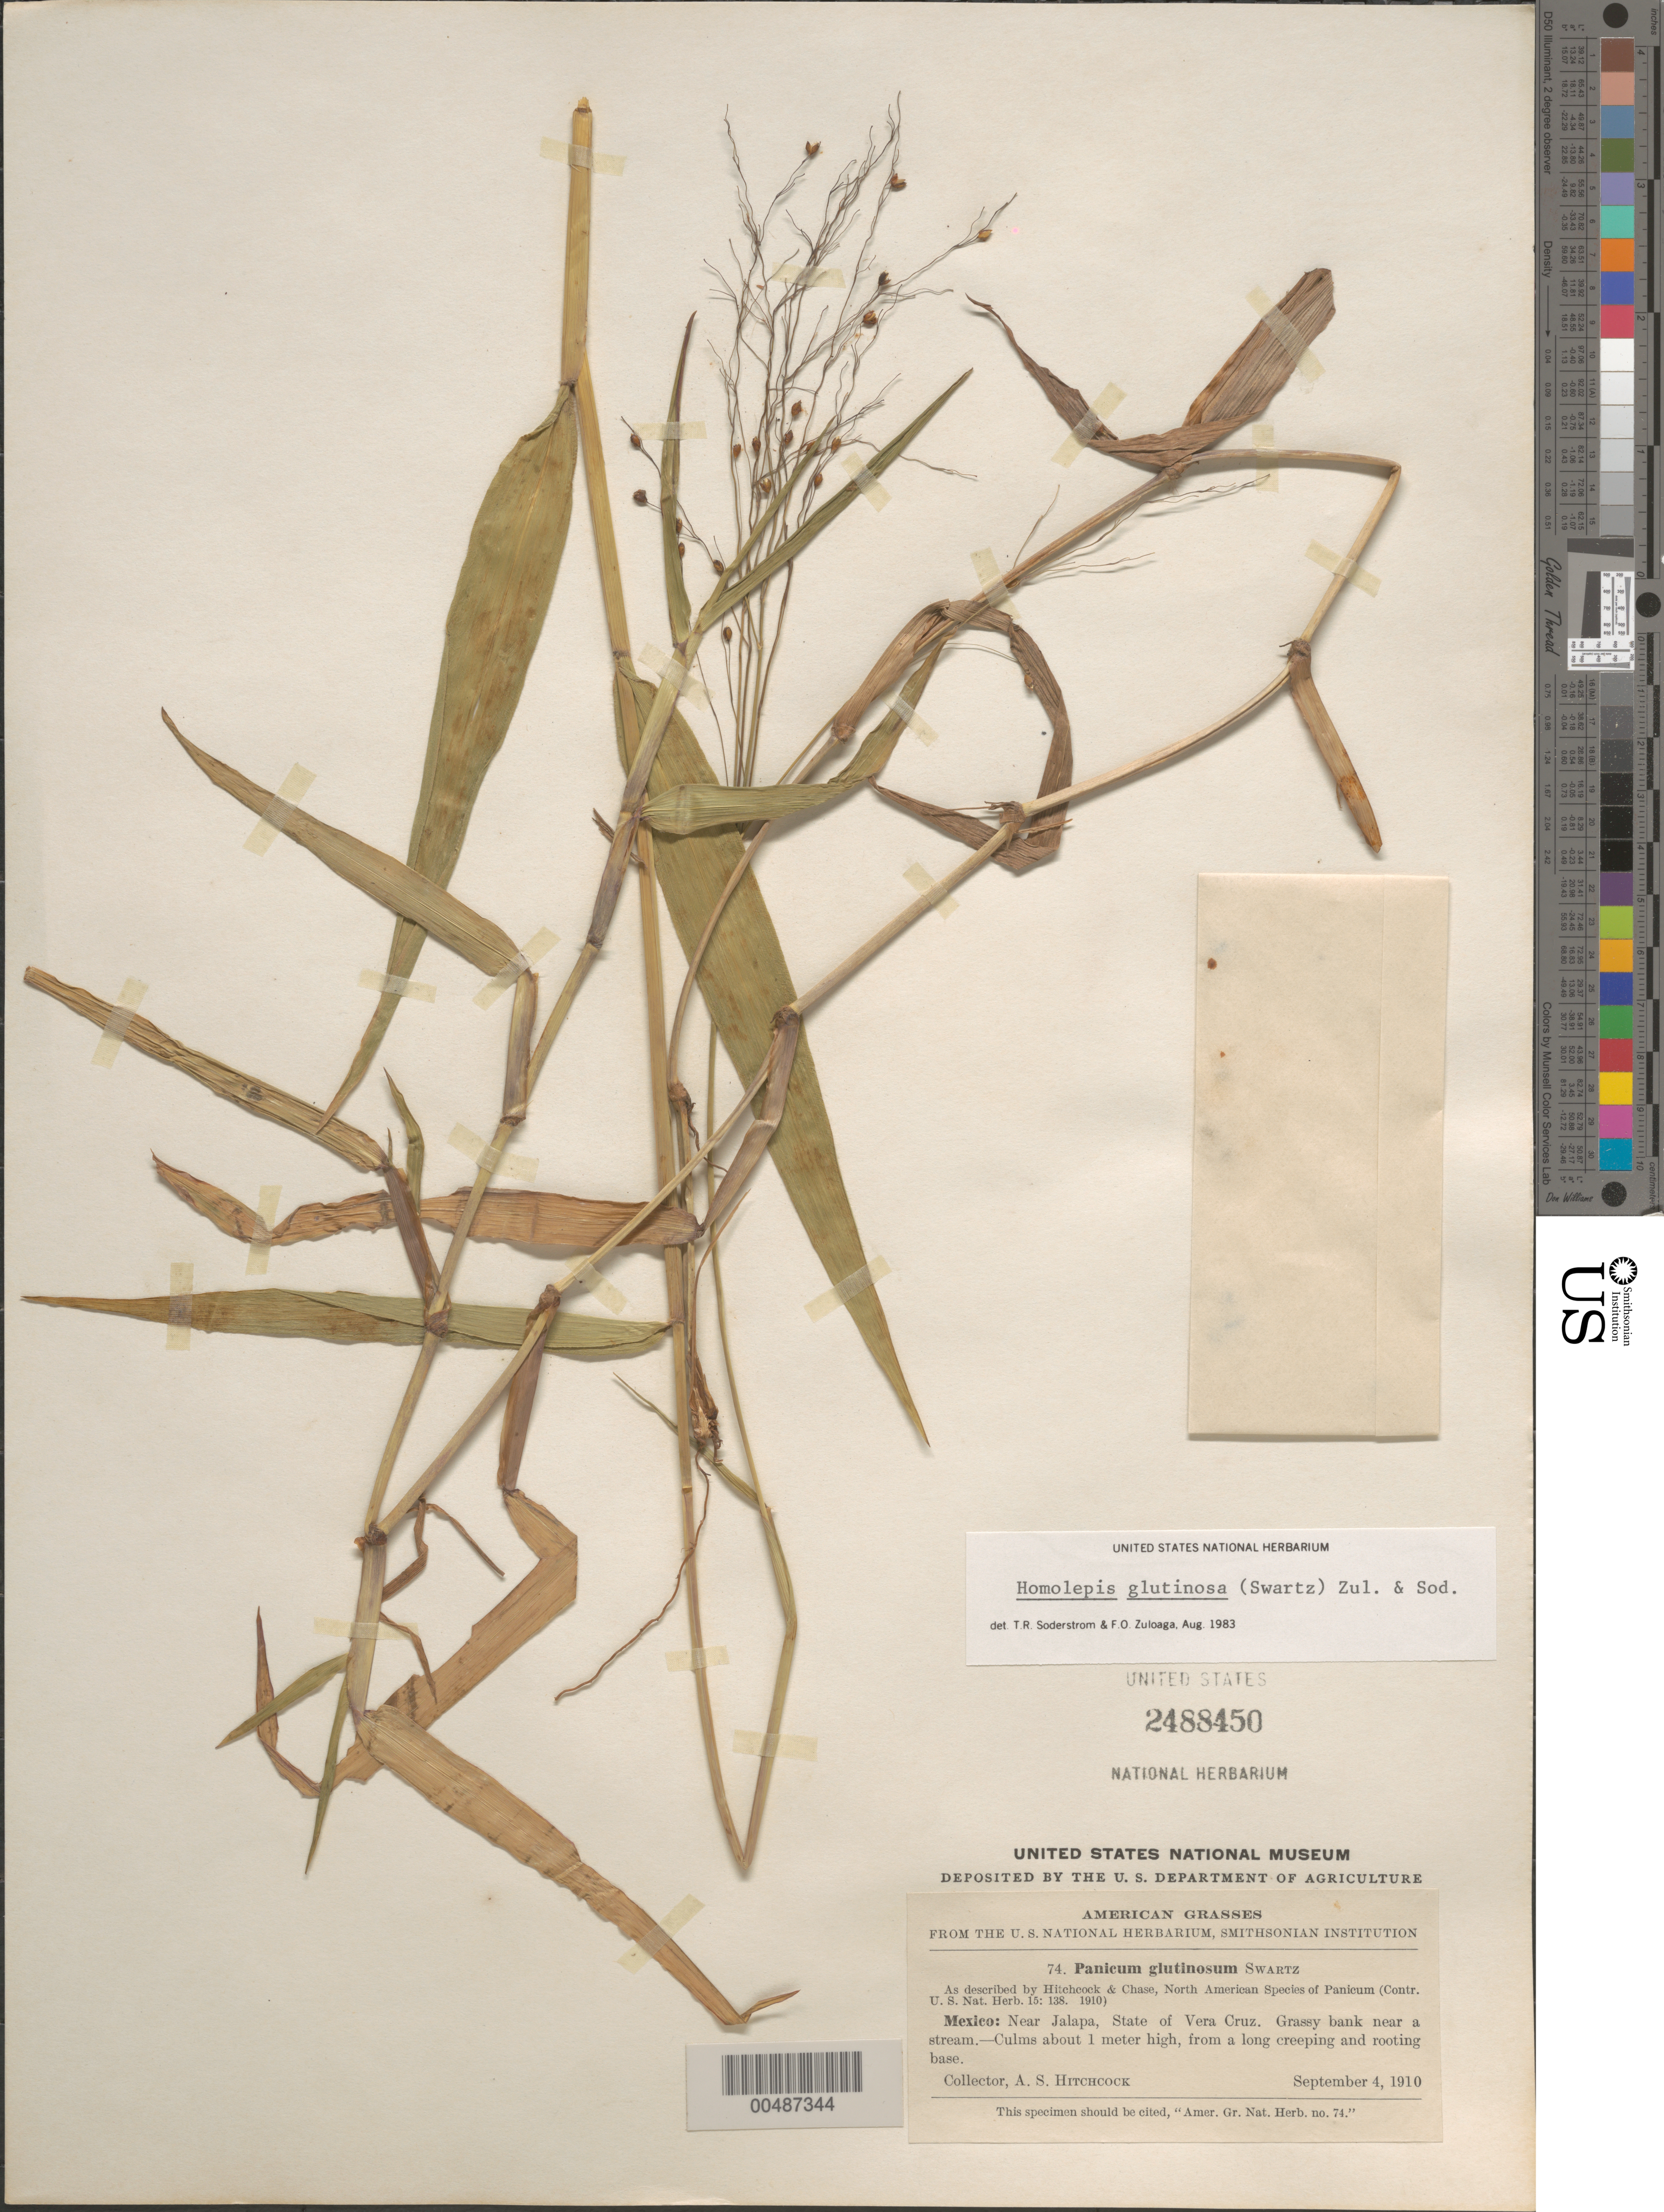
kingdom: Plantae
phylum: Tracheophyta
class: Liliopsida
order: Poales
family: Poaceae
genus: Homolepis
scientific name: Homolepis glutinosa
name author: (Sw.) Zuloaga & Soderstr.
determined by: Soderstrom, T. R.; Zuloaga, F. O.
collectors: A. S. Hitchcock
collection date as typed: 4 Sep 1910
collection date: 1910-09-04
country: Mexico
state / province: Veracruz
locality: Near Jalapa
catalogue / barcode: US 2488450